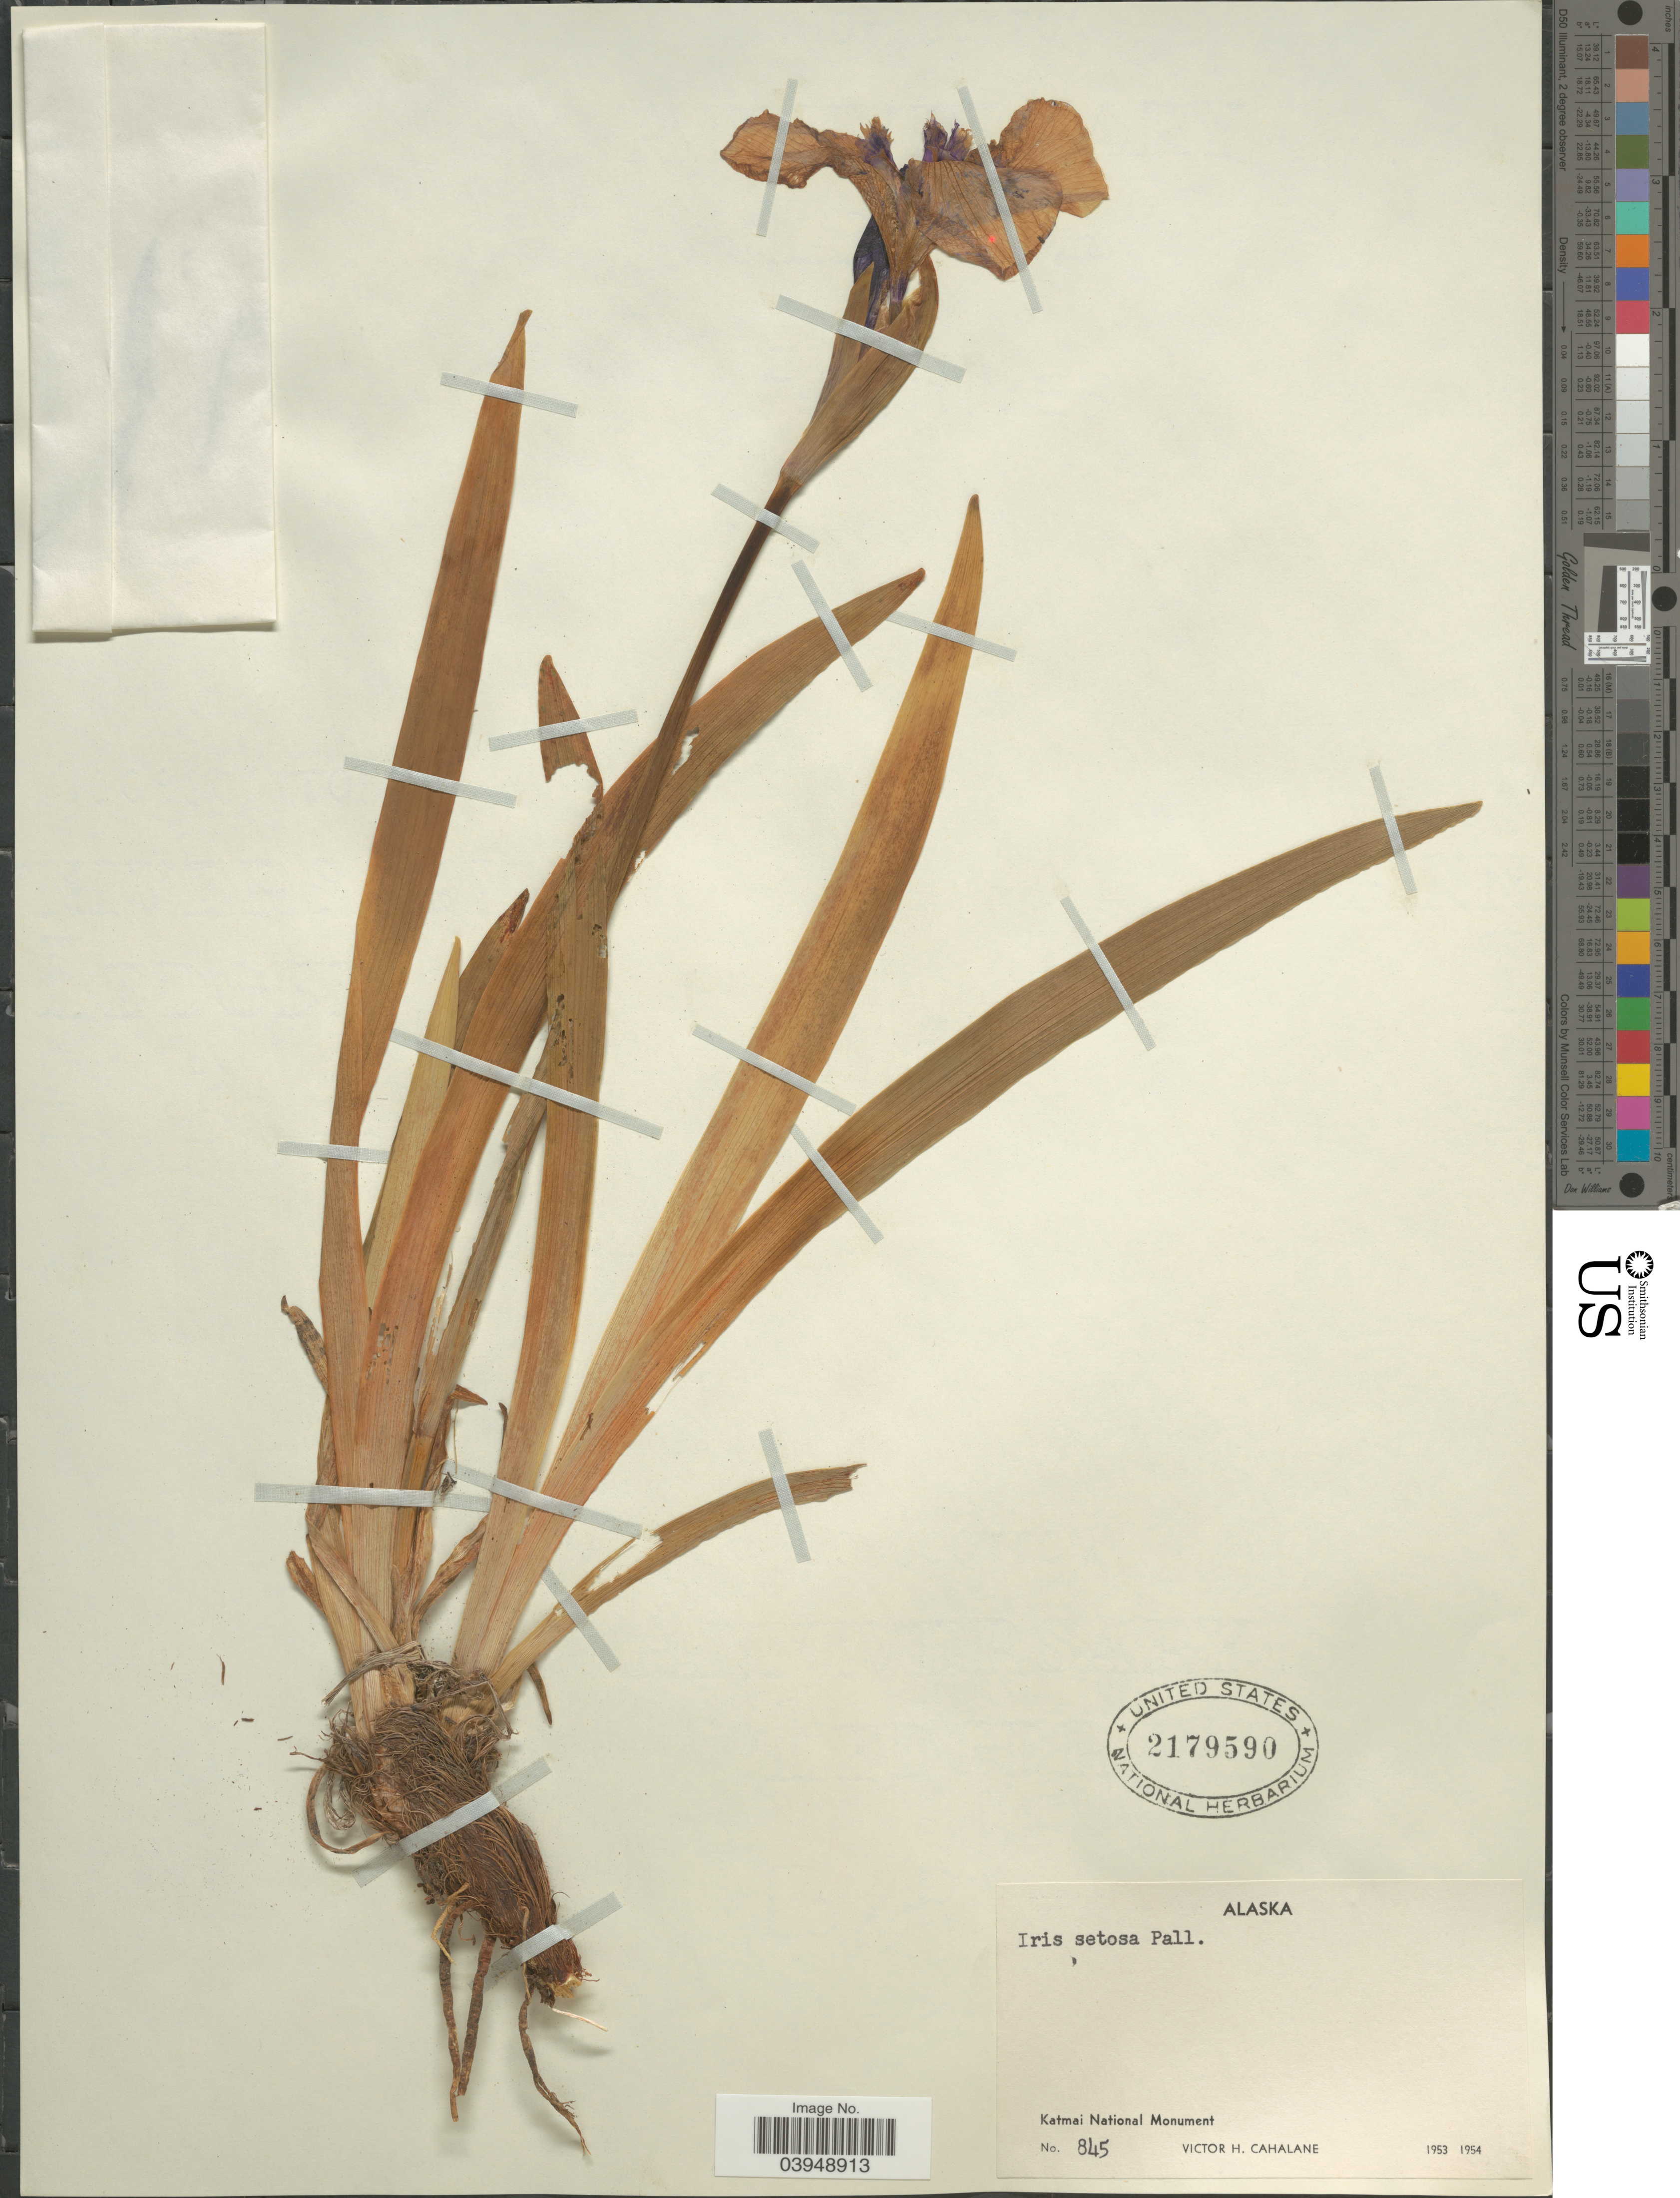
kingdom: Plantae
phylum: Tracheophyta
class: Liliopsida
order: Asparagales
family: Iridaceae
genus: Iris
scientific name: Iris setosa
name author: Pall. ex Link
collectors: V. Cahalane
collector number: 845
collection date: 1953/1954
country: United States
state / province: Alaska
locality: Katmai National Monument.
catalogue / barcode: US 2179590